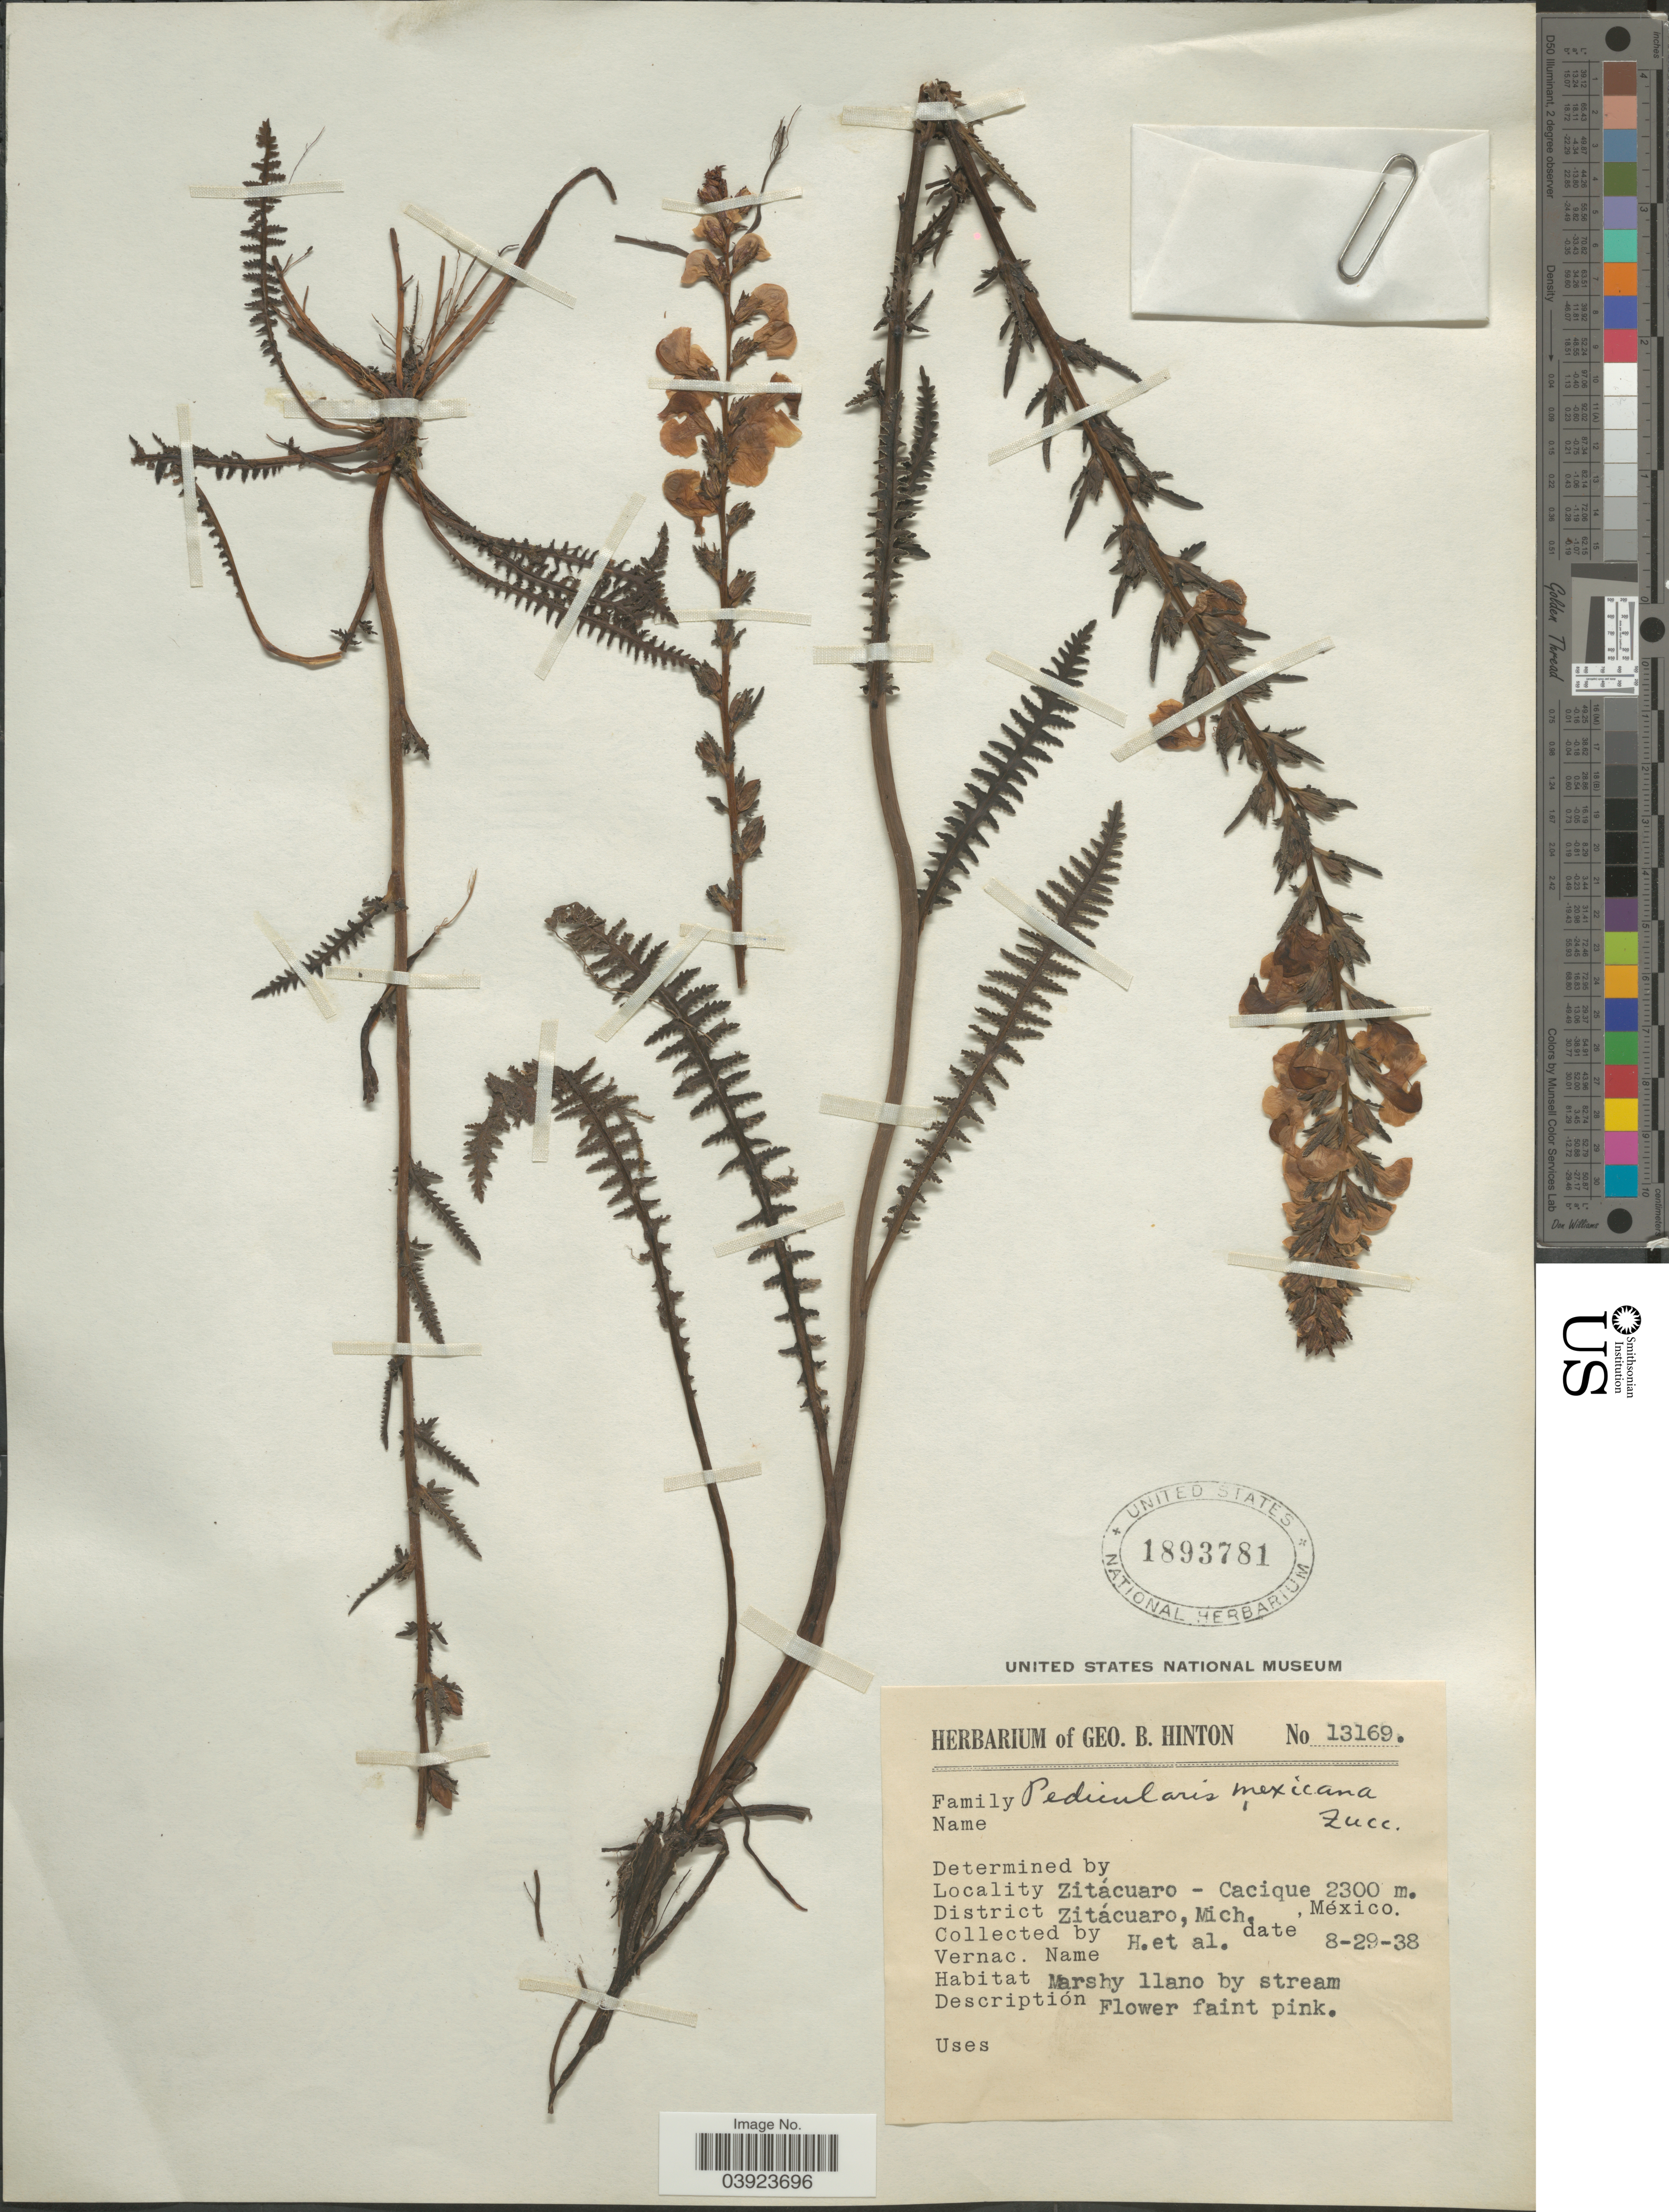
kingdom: Plantae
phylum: Tracheophyta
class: Magnoliopsida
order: Lamiales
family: Orobanchaceae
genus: Pedicularis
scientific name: Pedicularis mexicana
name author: Zucc. ex Bunge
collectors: G. B. Hinton & et al.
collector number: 13169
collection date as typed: Transcribed d/m/y: 29/8/38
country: Mexico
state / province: Michoacán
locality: Zitácuaro - Cacique. District Zitácuaro.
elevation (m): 2300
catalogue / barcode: US 1893781